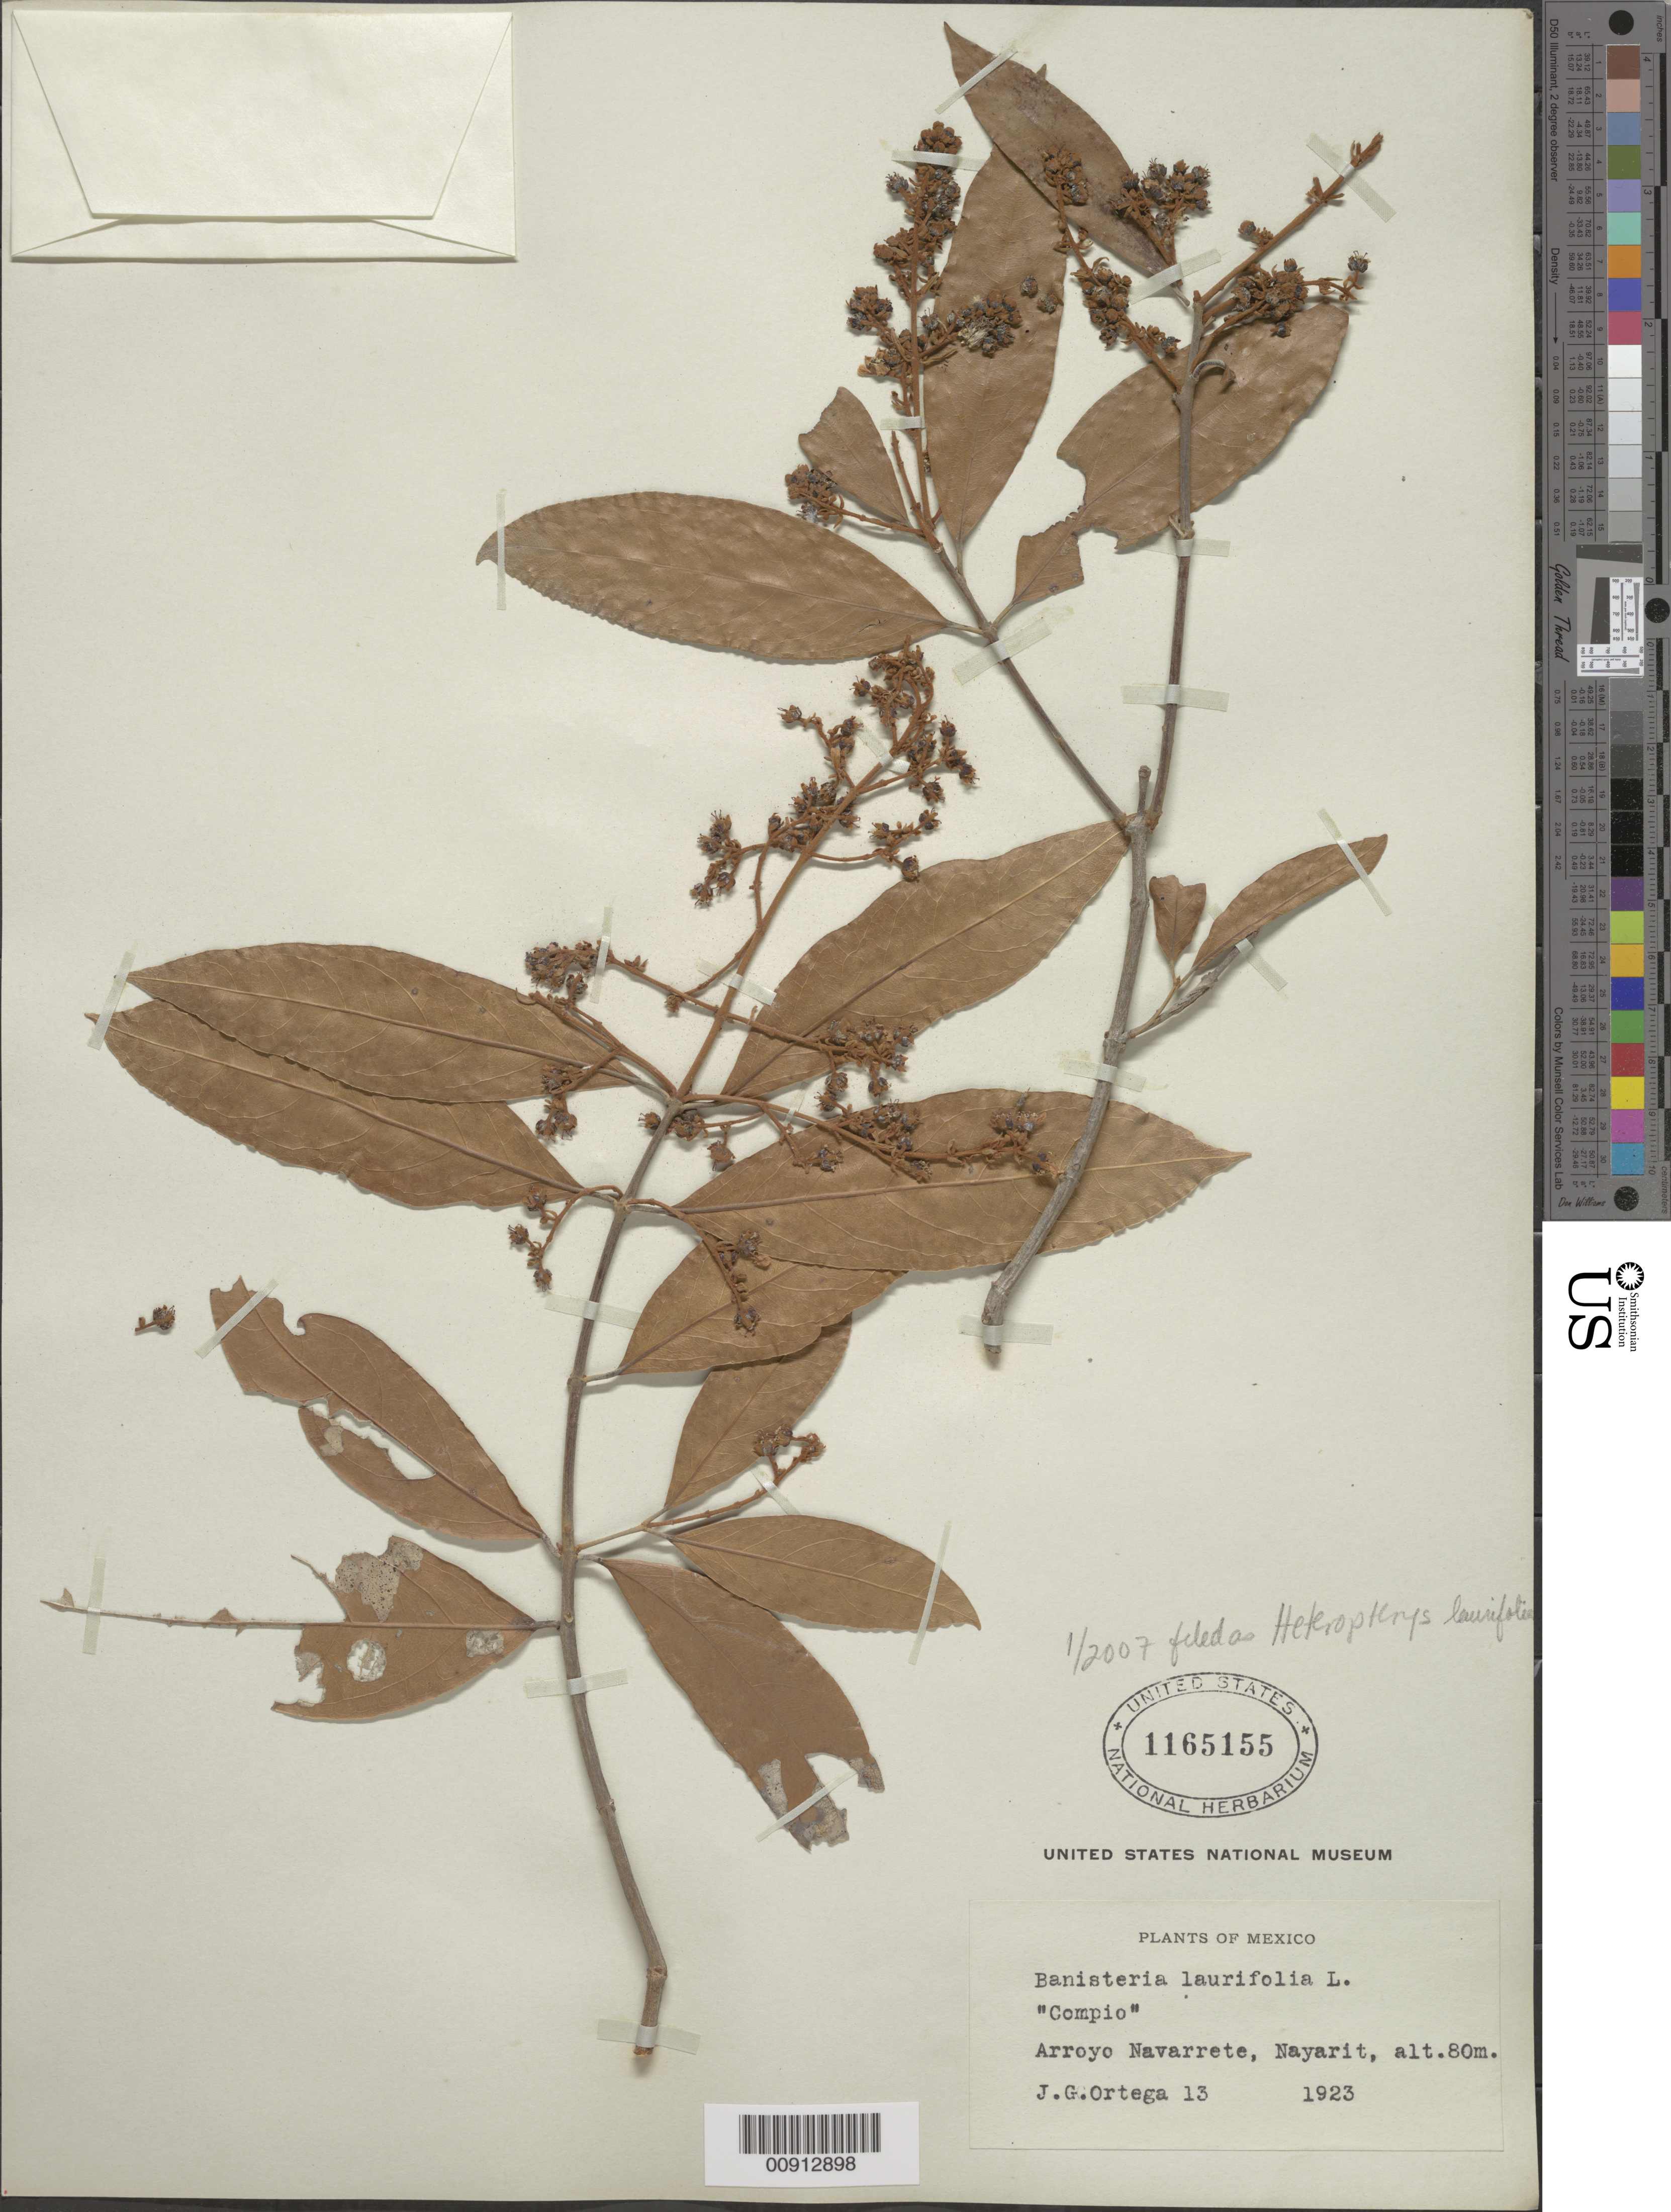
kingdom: Plantae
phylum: Tracheophyta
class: Magnoliopsida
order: Malpighiales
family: Malpighiaceae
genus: Heteropterys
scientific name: Heteropterys laurifolia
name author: (L.) A. Juss.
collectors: J. Ortega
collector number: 13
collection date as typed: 1923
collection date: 1923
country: Mexico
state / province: Nayarit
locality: Arroyo Navarrete, Nayarit.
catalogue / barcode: US 1165155